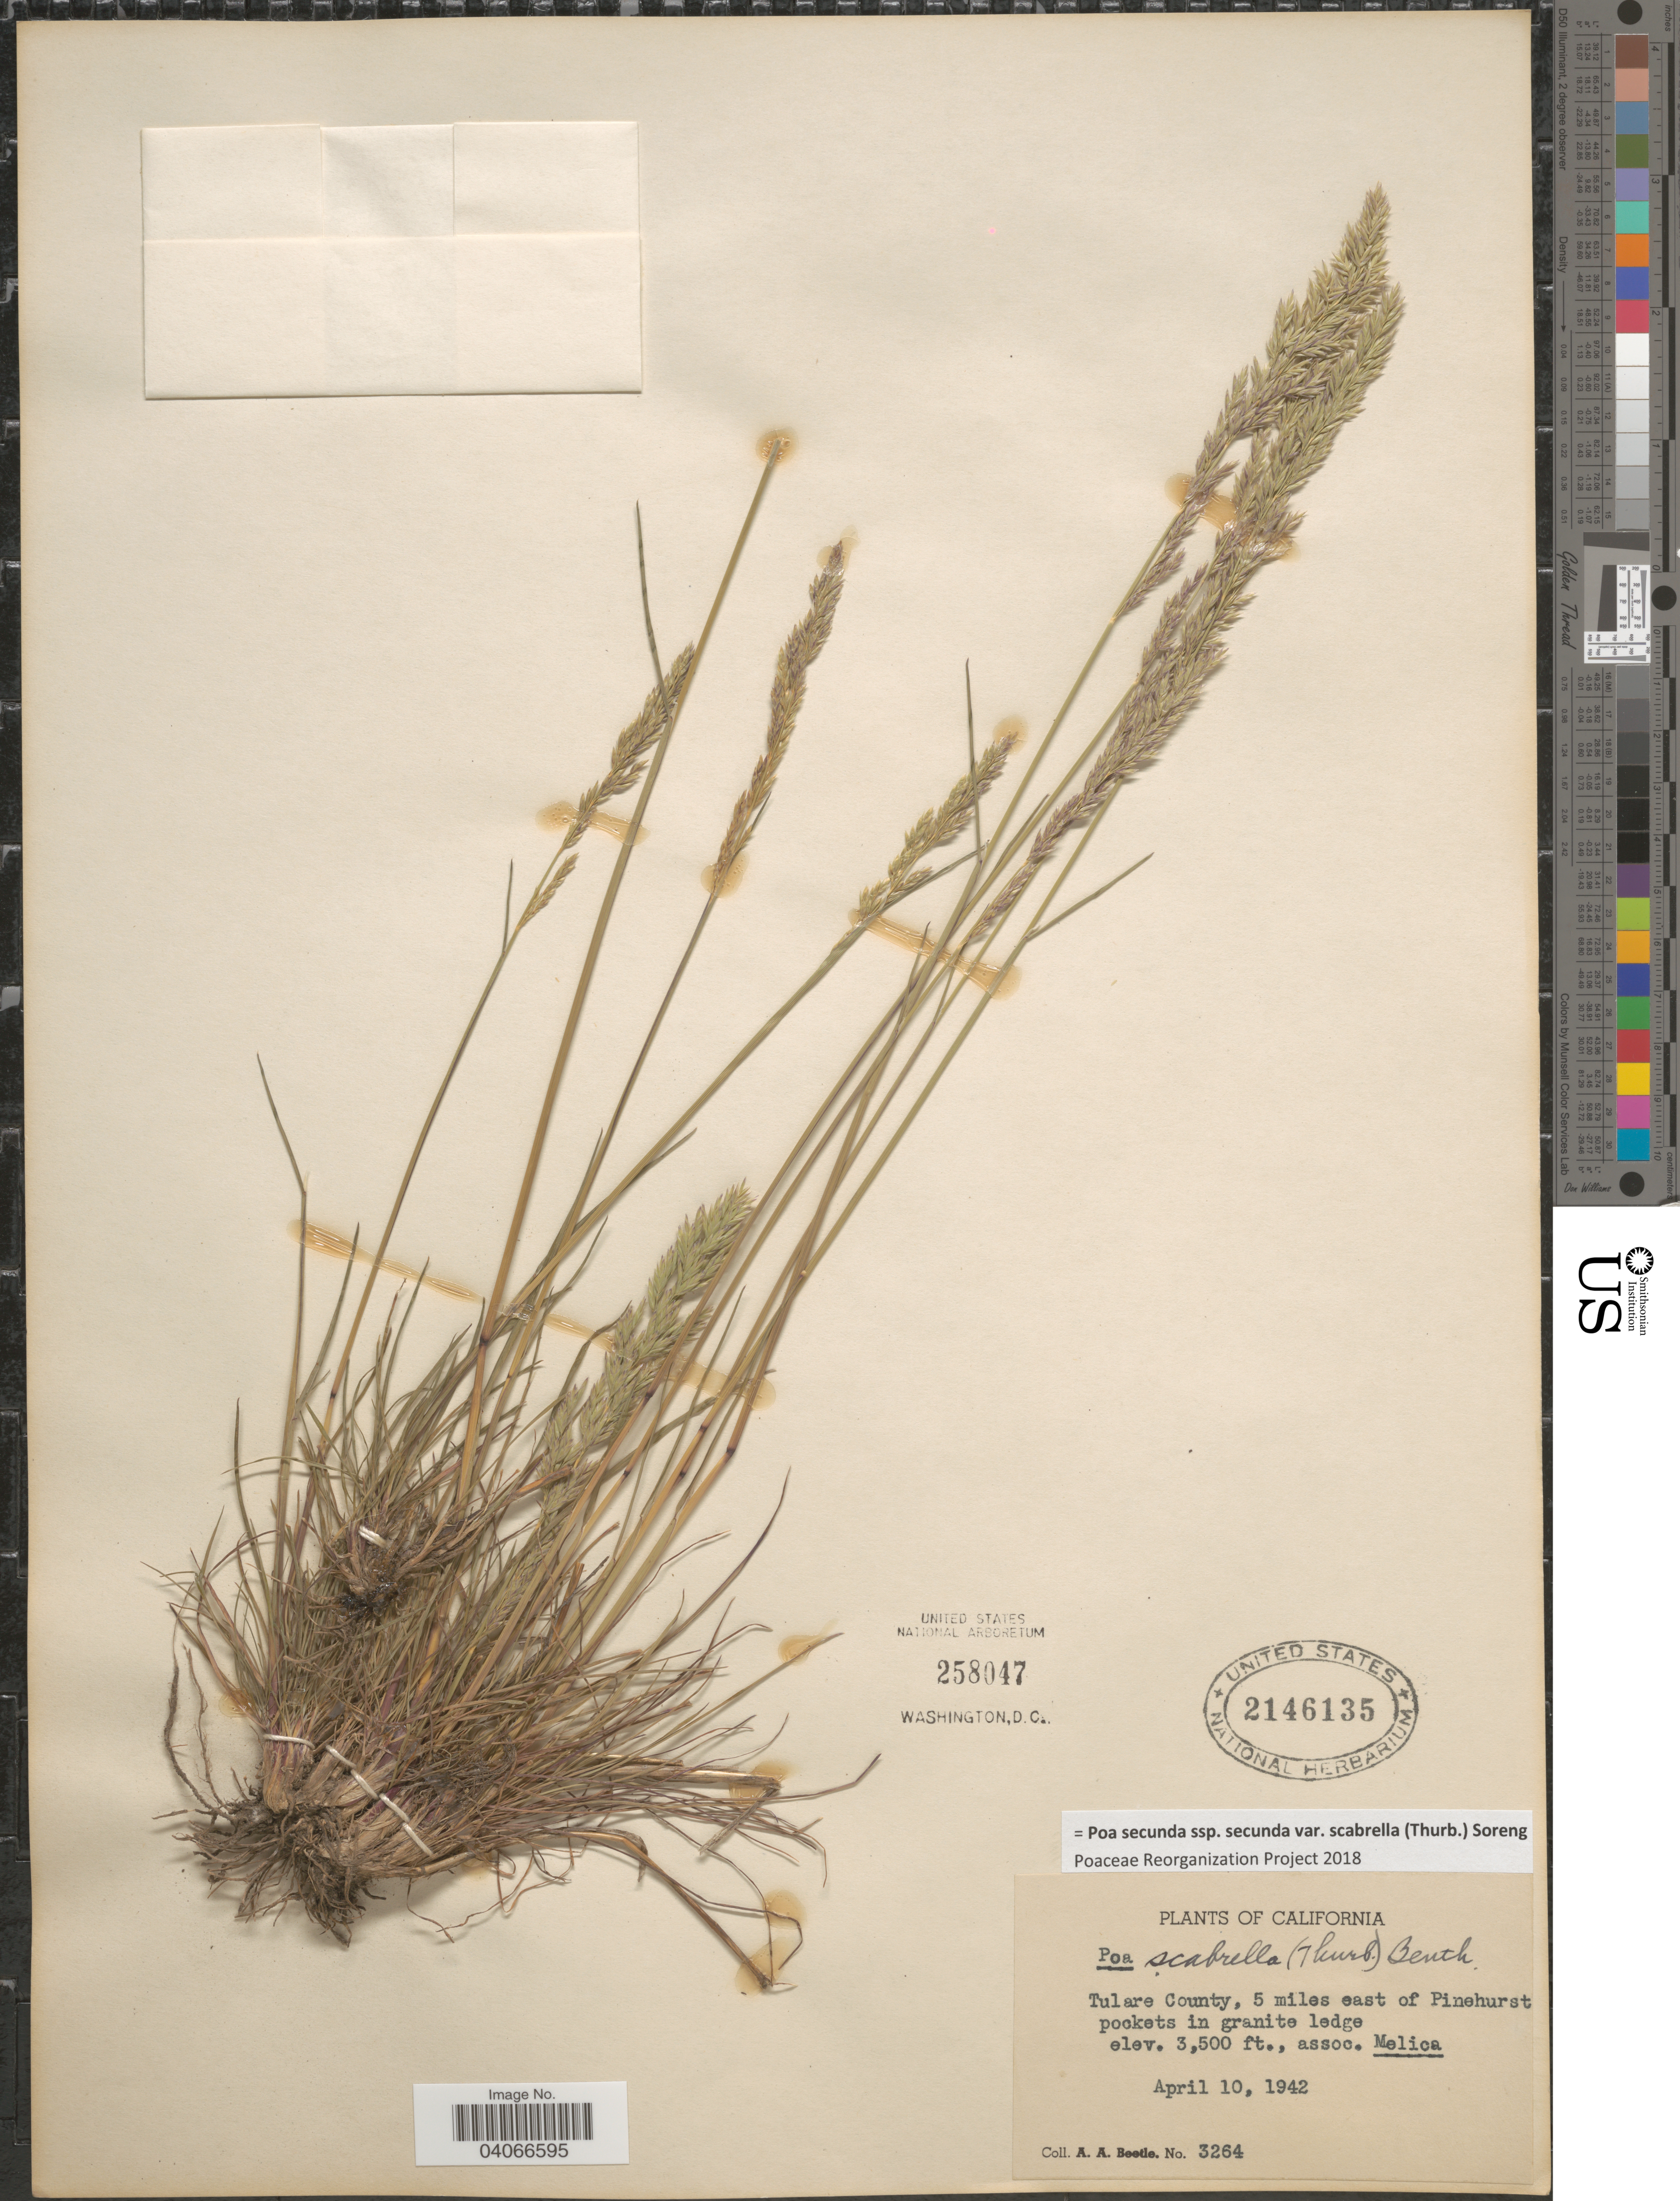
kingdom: Plantae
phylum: Tracheophyta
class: Liliopsida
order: Poales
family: Poaceae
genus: Poa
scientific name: Poa secunda subsp. secunda var. scabrella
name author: (Thurb.) Soreng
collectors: A. A. Beetle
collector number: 3264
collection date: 1942-04-10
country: United States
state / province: California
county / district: Tulare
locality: Tulare County, 5 miles east of Pinehurst pockets in granite ledge.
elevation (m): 1067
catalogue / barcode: US 2146135